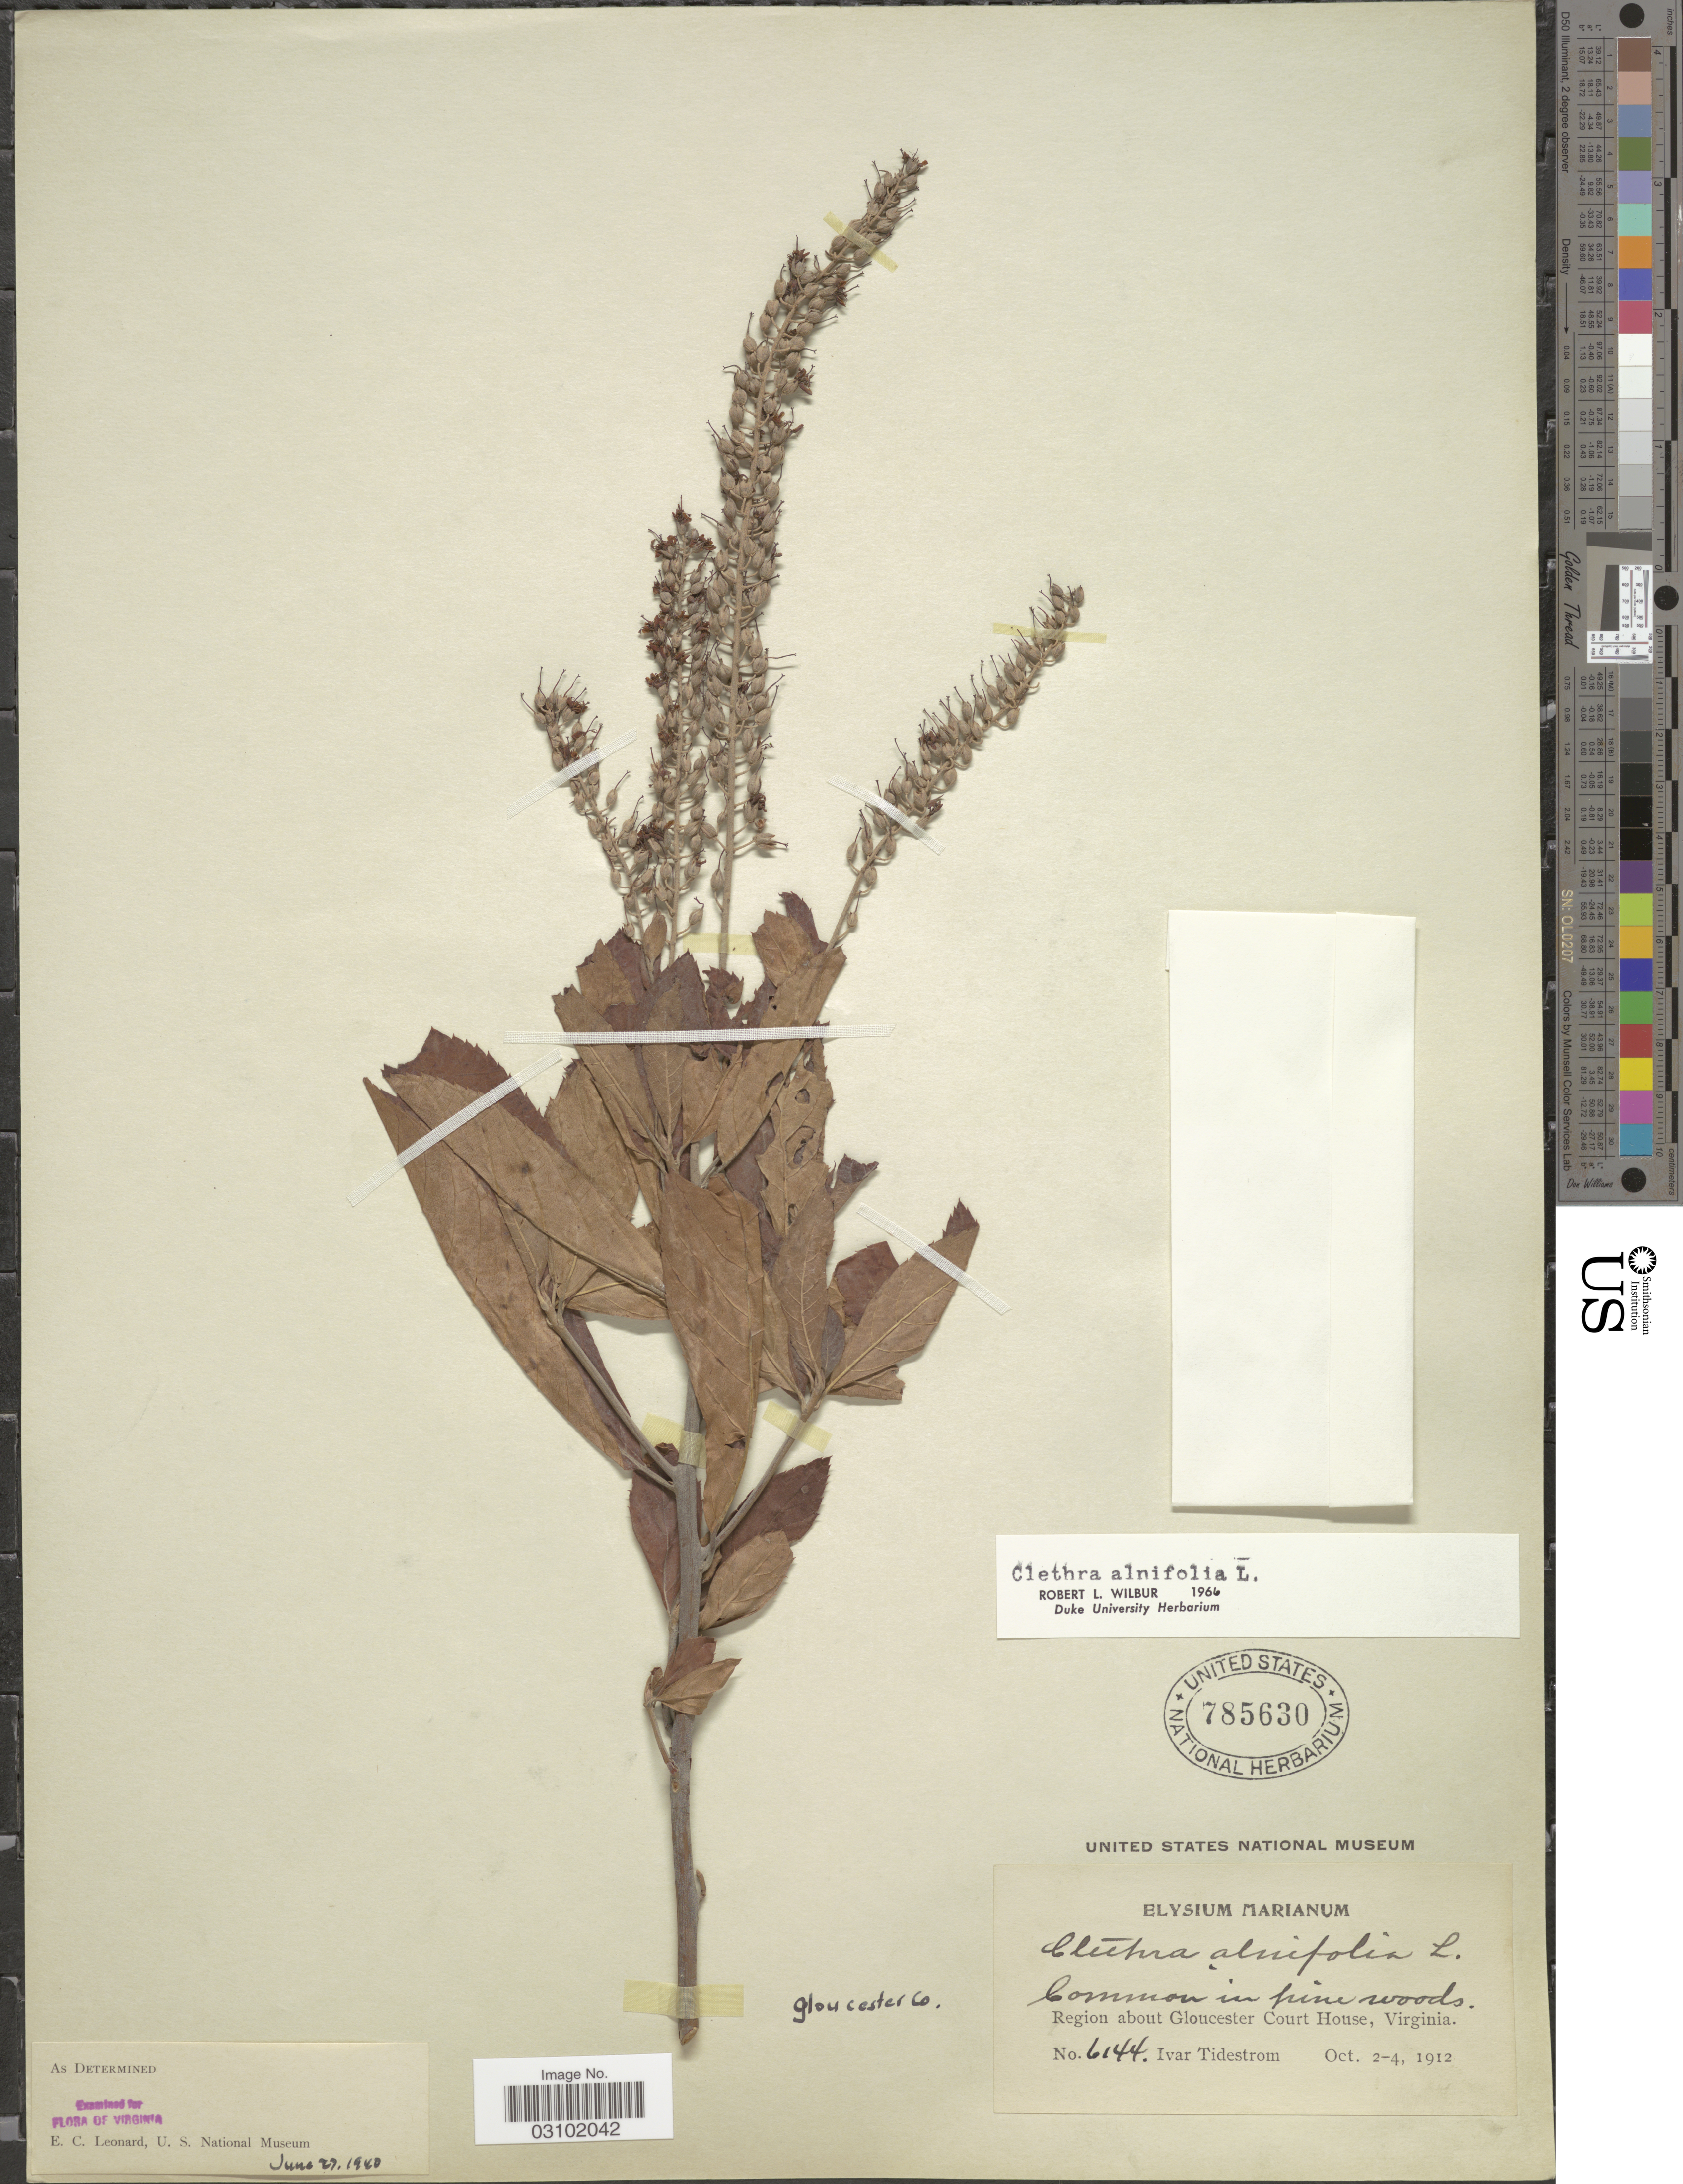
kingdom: Plantae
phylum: Tracheophyta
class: Magnoliopsida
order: Ericales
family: Clethraceae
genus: Clethra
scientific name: Clethra alnifolia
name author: L.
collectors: I. F. Tidestrom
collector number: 6144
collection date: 1912-10-02/1912-10-04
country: United States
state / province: Virginia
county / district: Gloucester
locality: Region about Gloucester Court House. Gloucester Co.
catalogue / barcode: US 785630